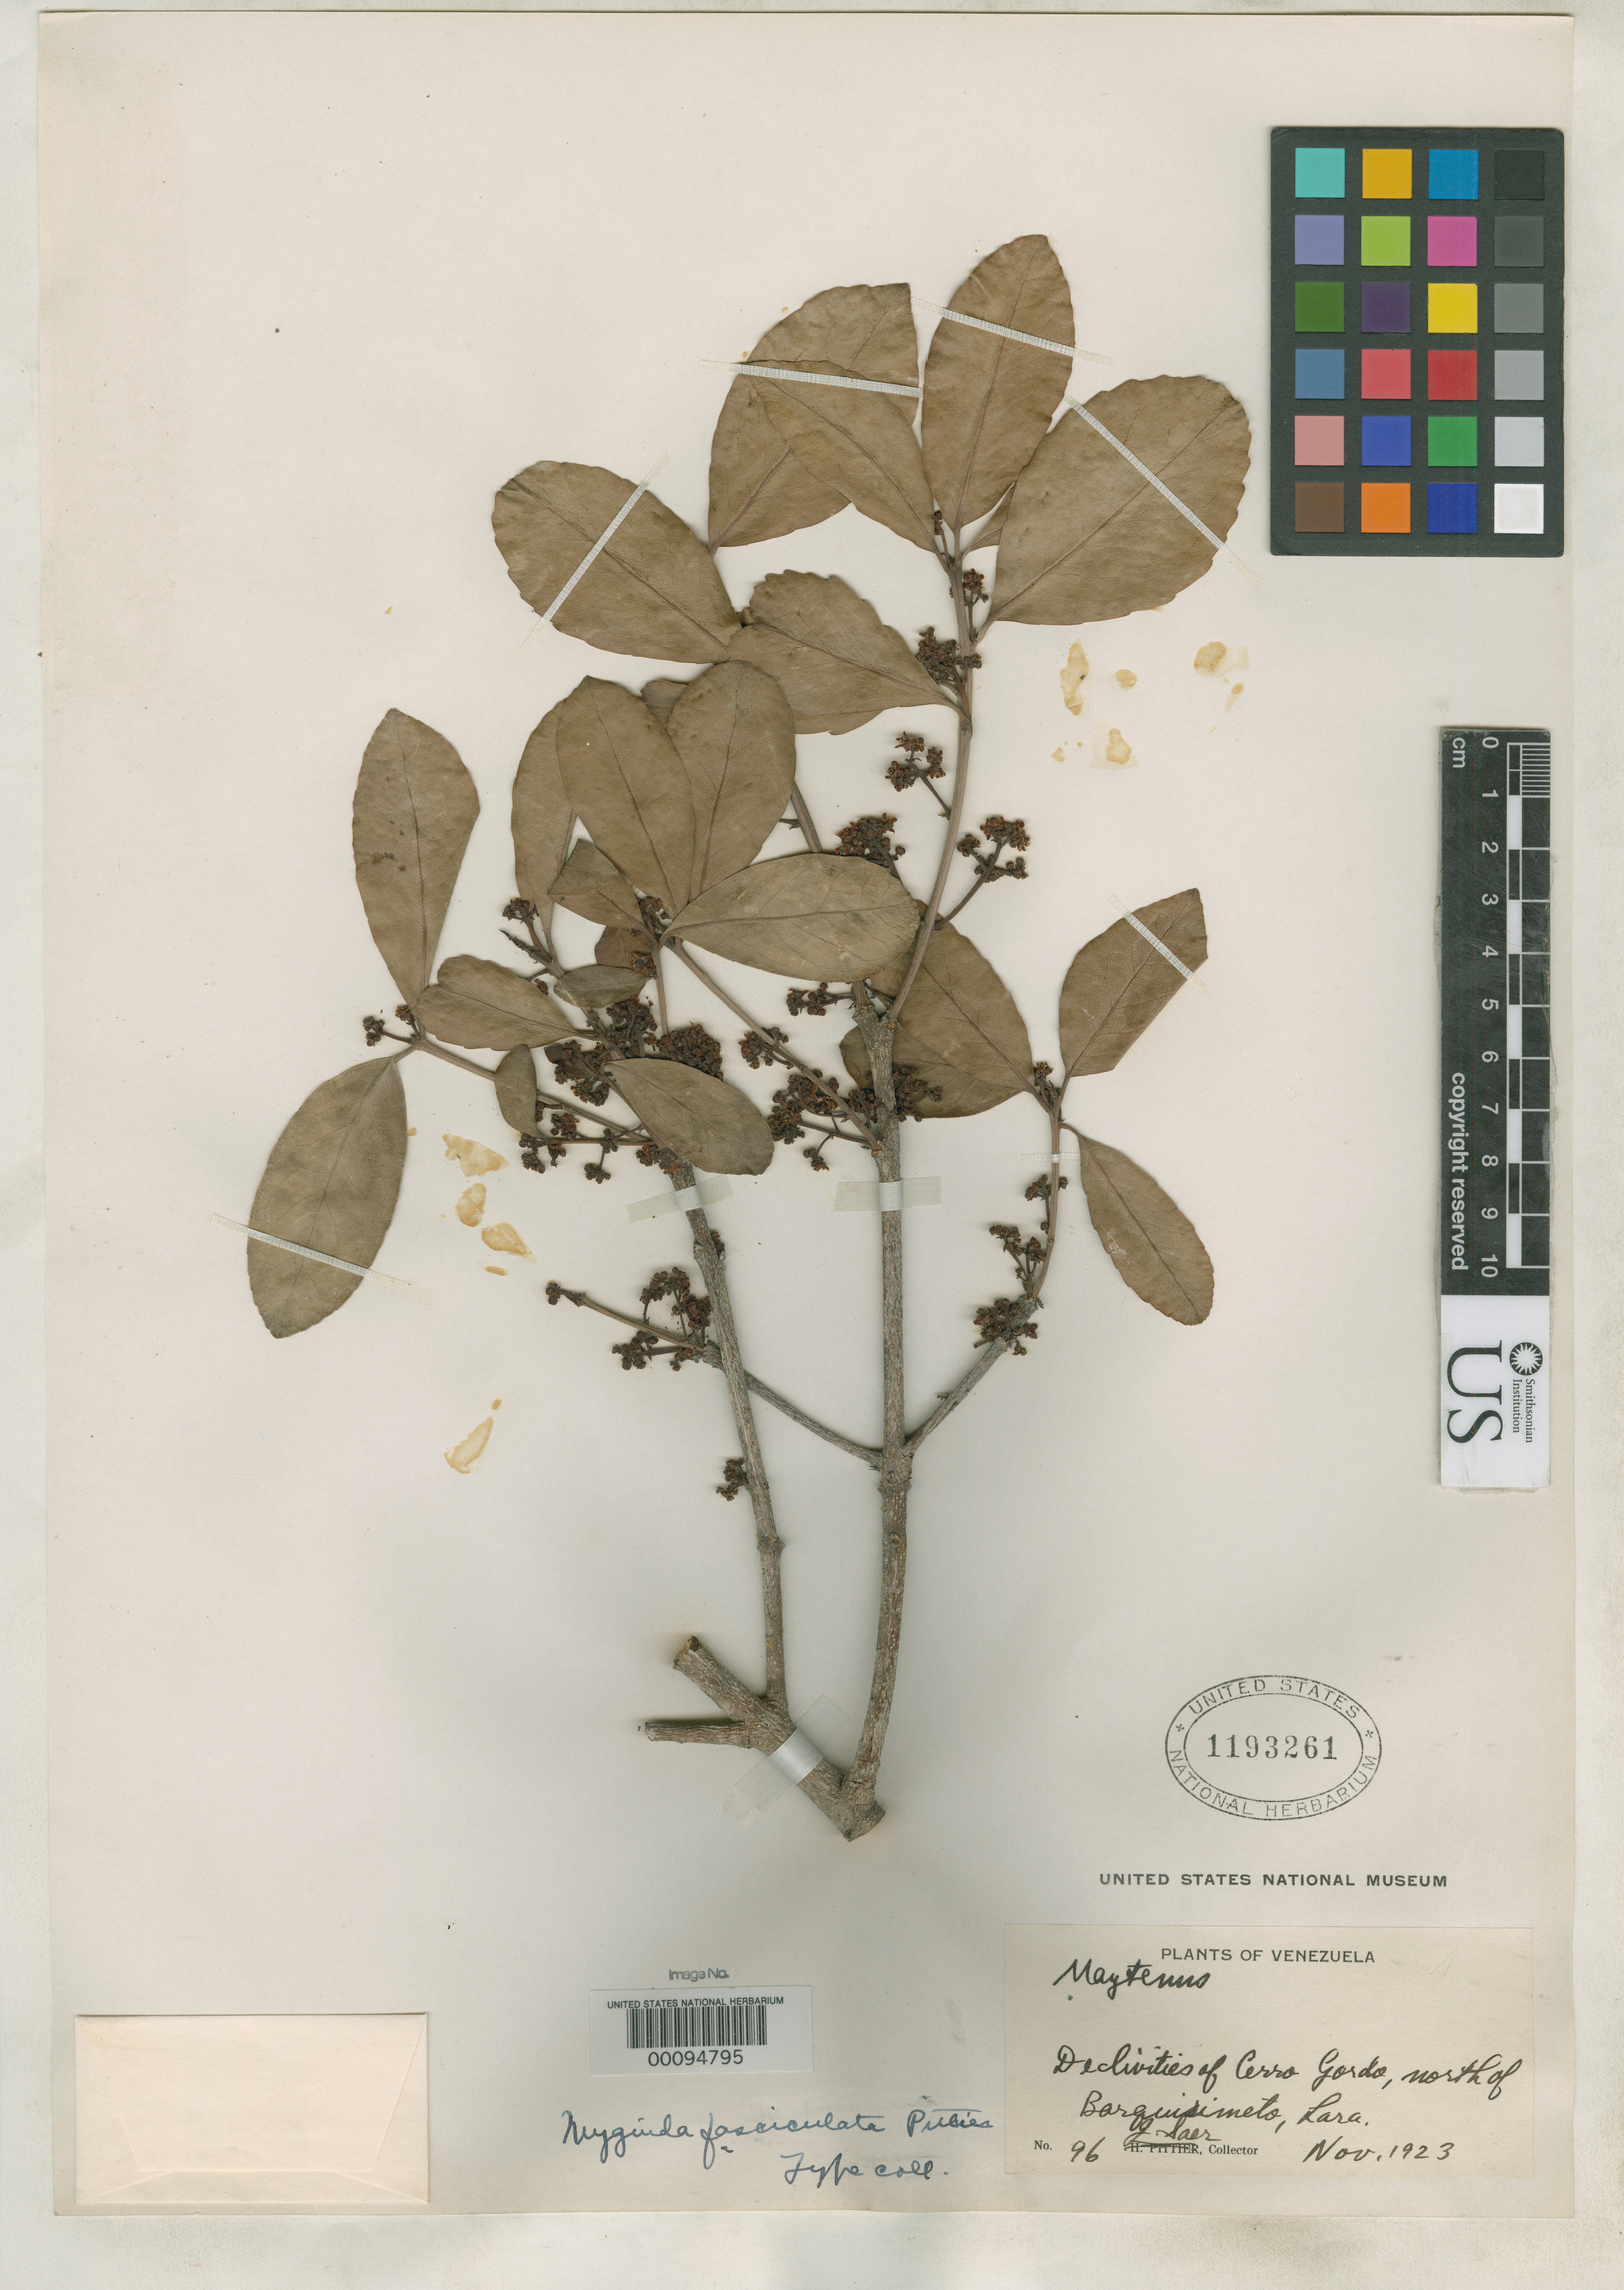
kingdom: Plantae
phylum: Tracheophyta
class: Magnoliopsida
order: Celastrales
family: Celastraceae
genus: Myginda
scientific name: Myginda fasciculata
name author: Pittier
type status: Type Collection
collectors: J. Saer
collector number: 96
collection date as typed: Nov 1923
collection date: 1923-11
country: Venezuela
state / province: Lara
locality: Barquisimeto.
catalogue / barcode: US 1193261